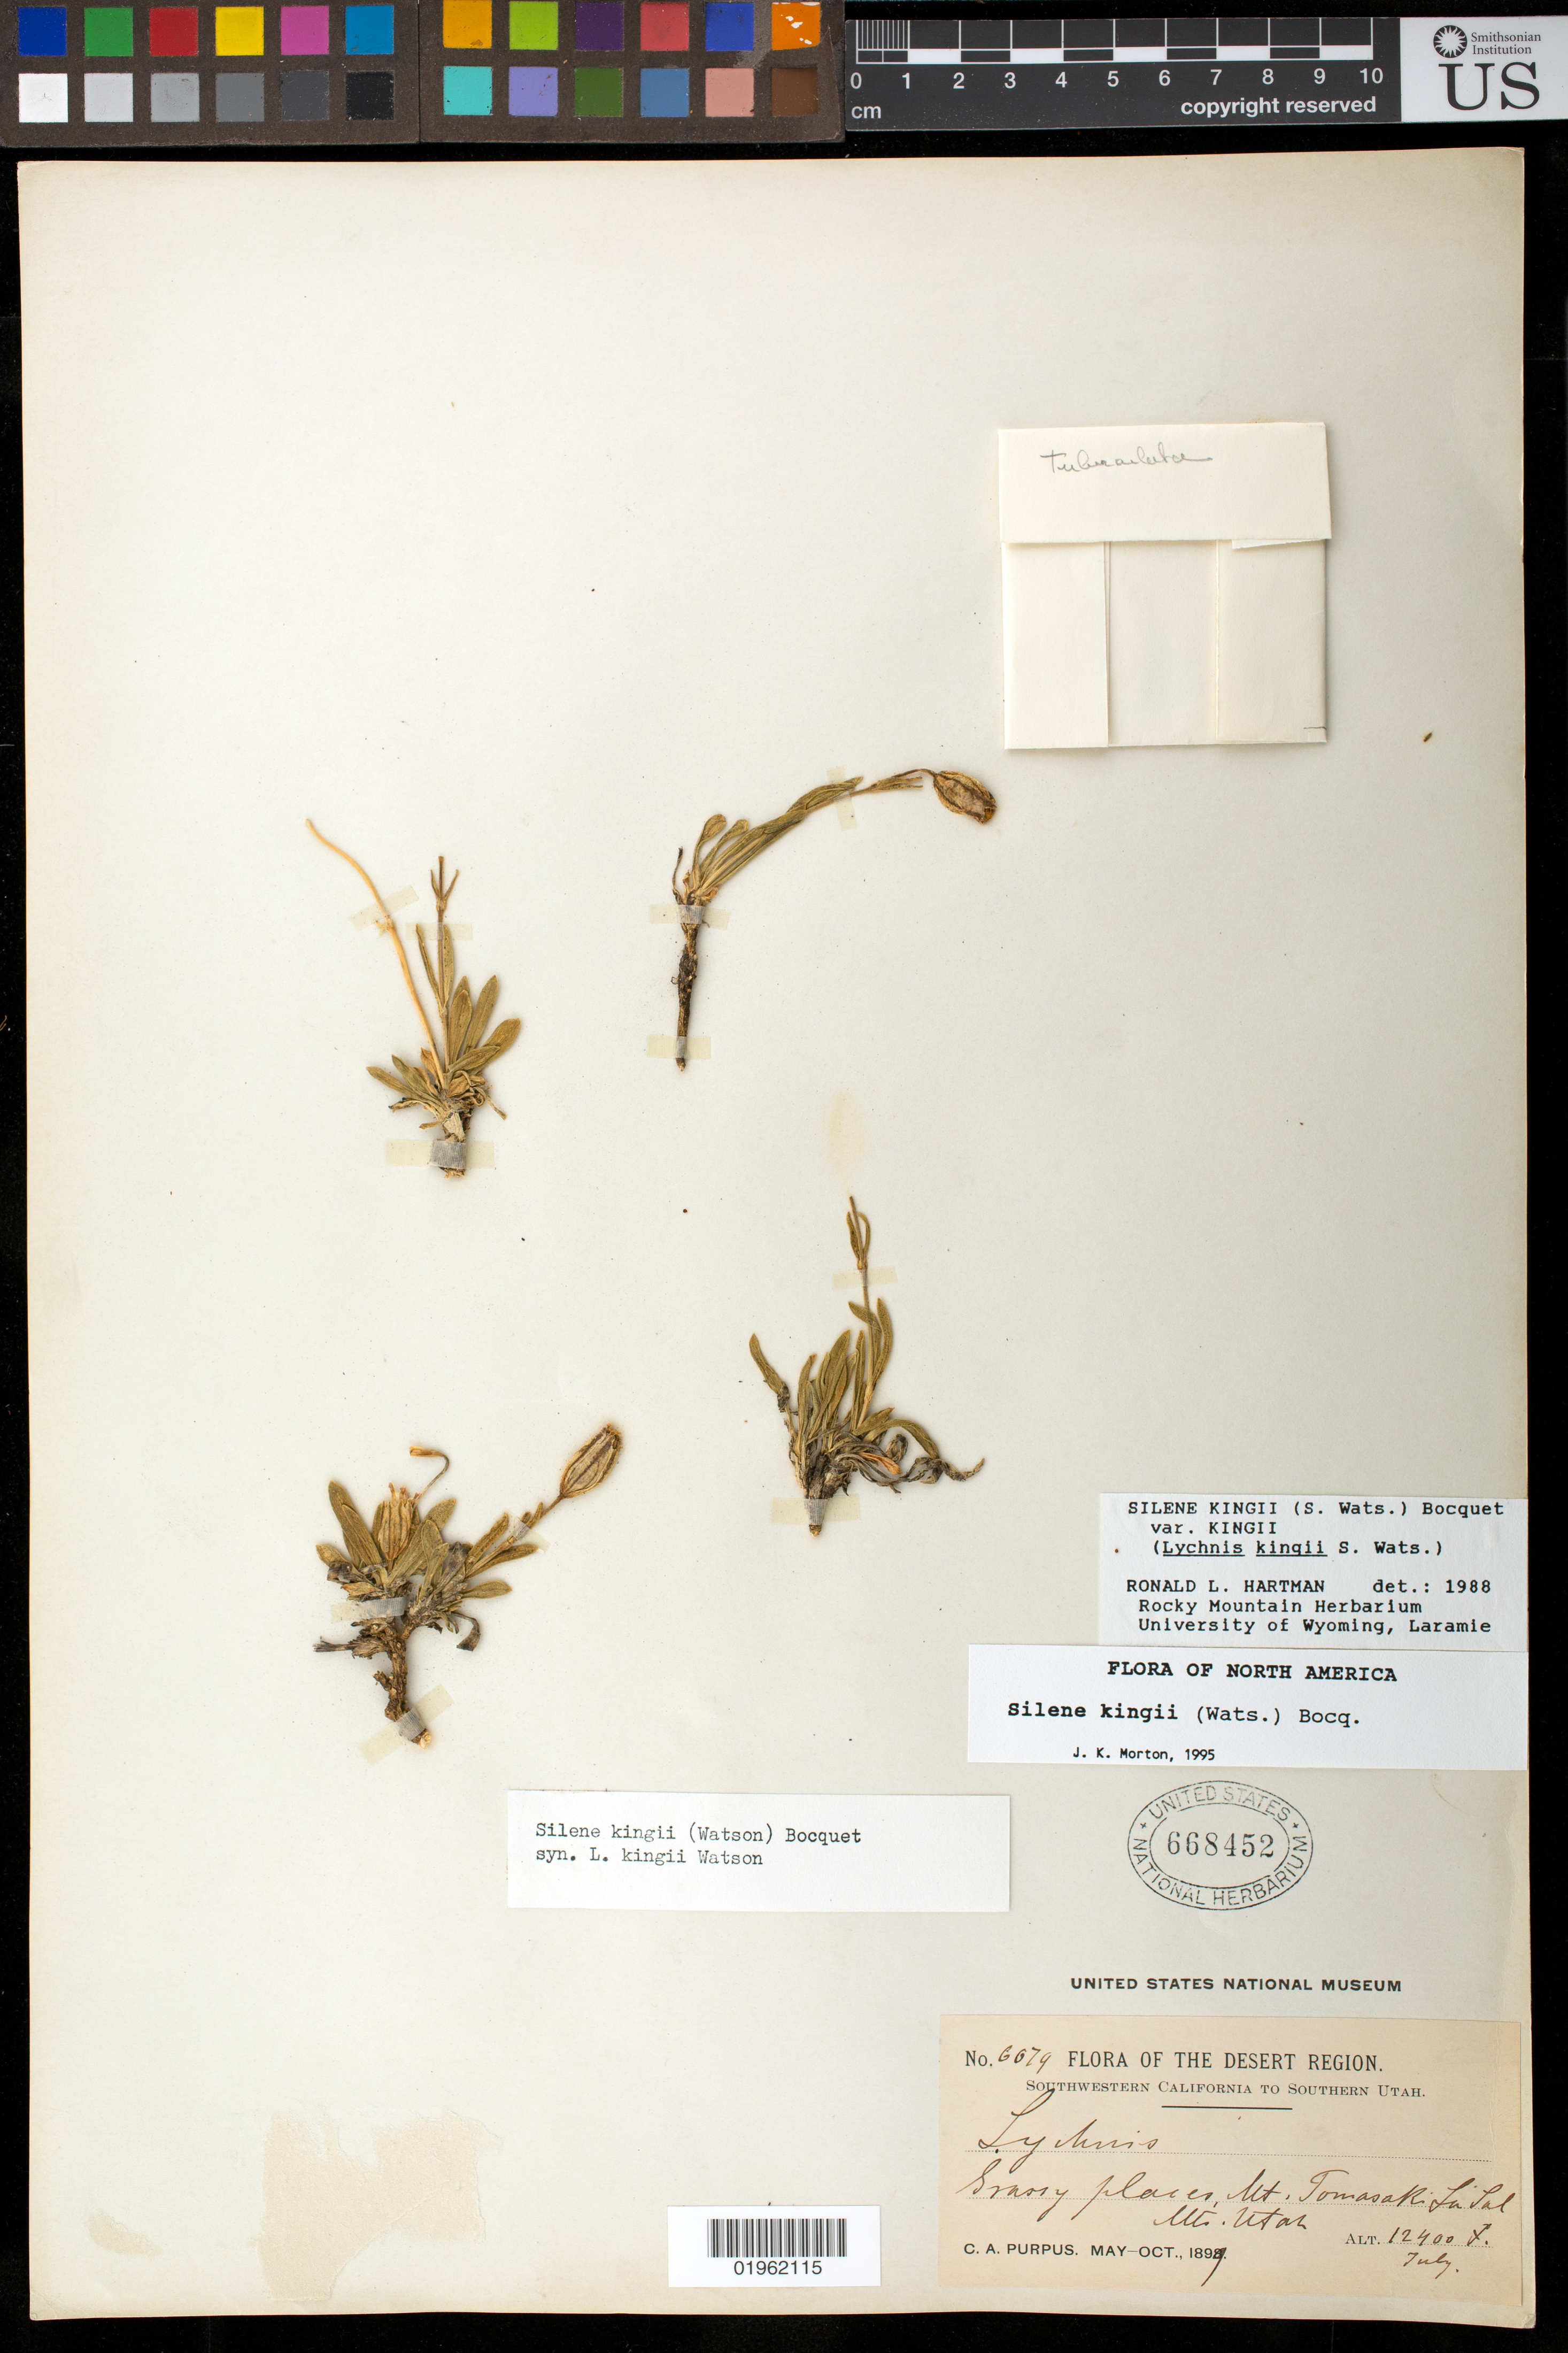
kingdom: Plantae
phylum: Tracheophyta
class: Magnoliopsida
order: Caryophyllales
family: Caryophyllaceae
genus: Silene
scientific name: Silene kingii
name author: (S. Watson) Bocquet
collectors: C. A. Purpus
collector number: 6079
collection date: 1899-07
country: United States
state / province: Utah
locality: grassy places, Mt. Tomasaki La Sal Mts.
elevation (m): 3780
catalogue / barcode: US 668452